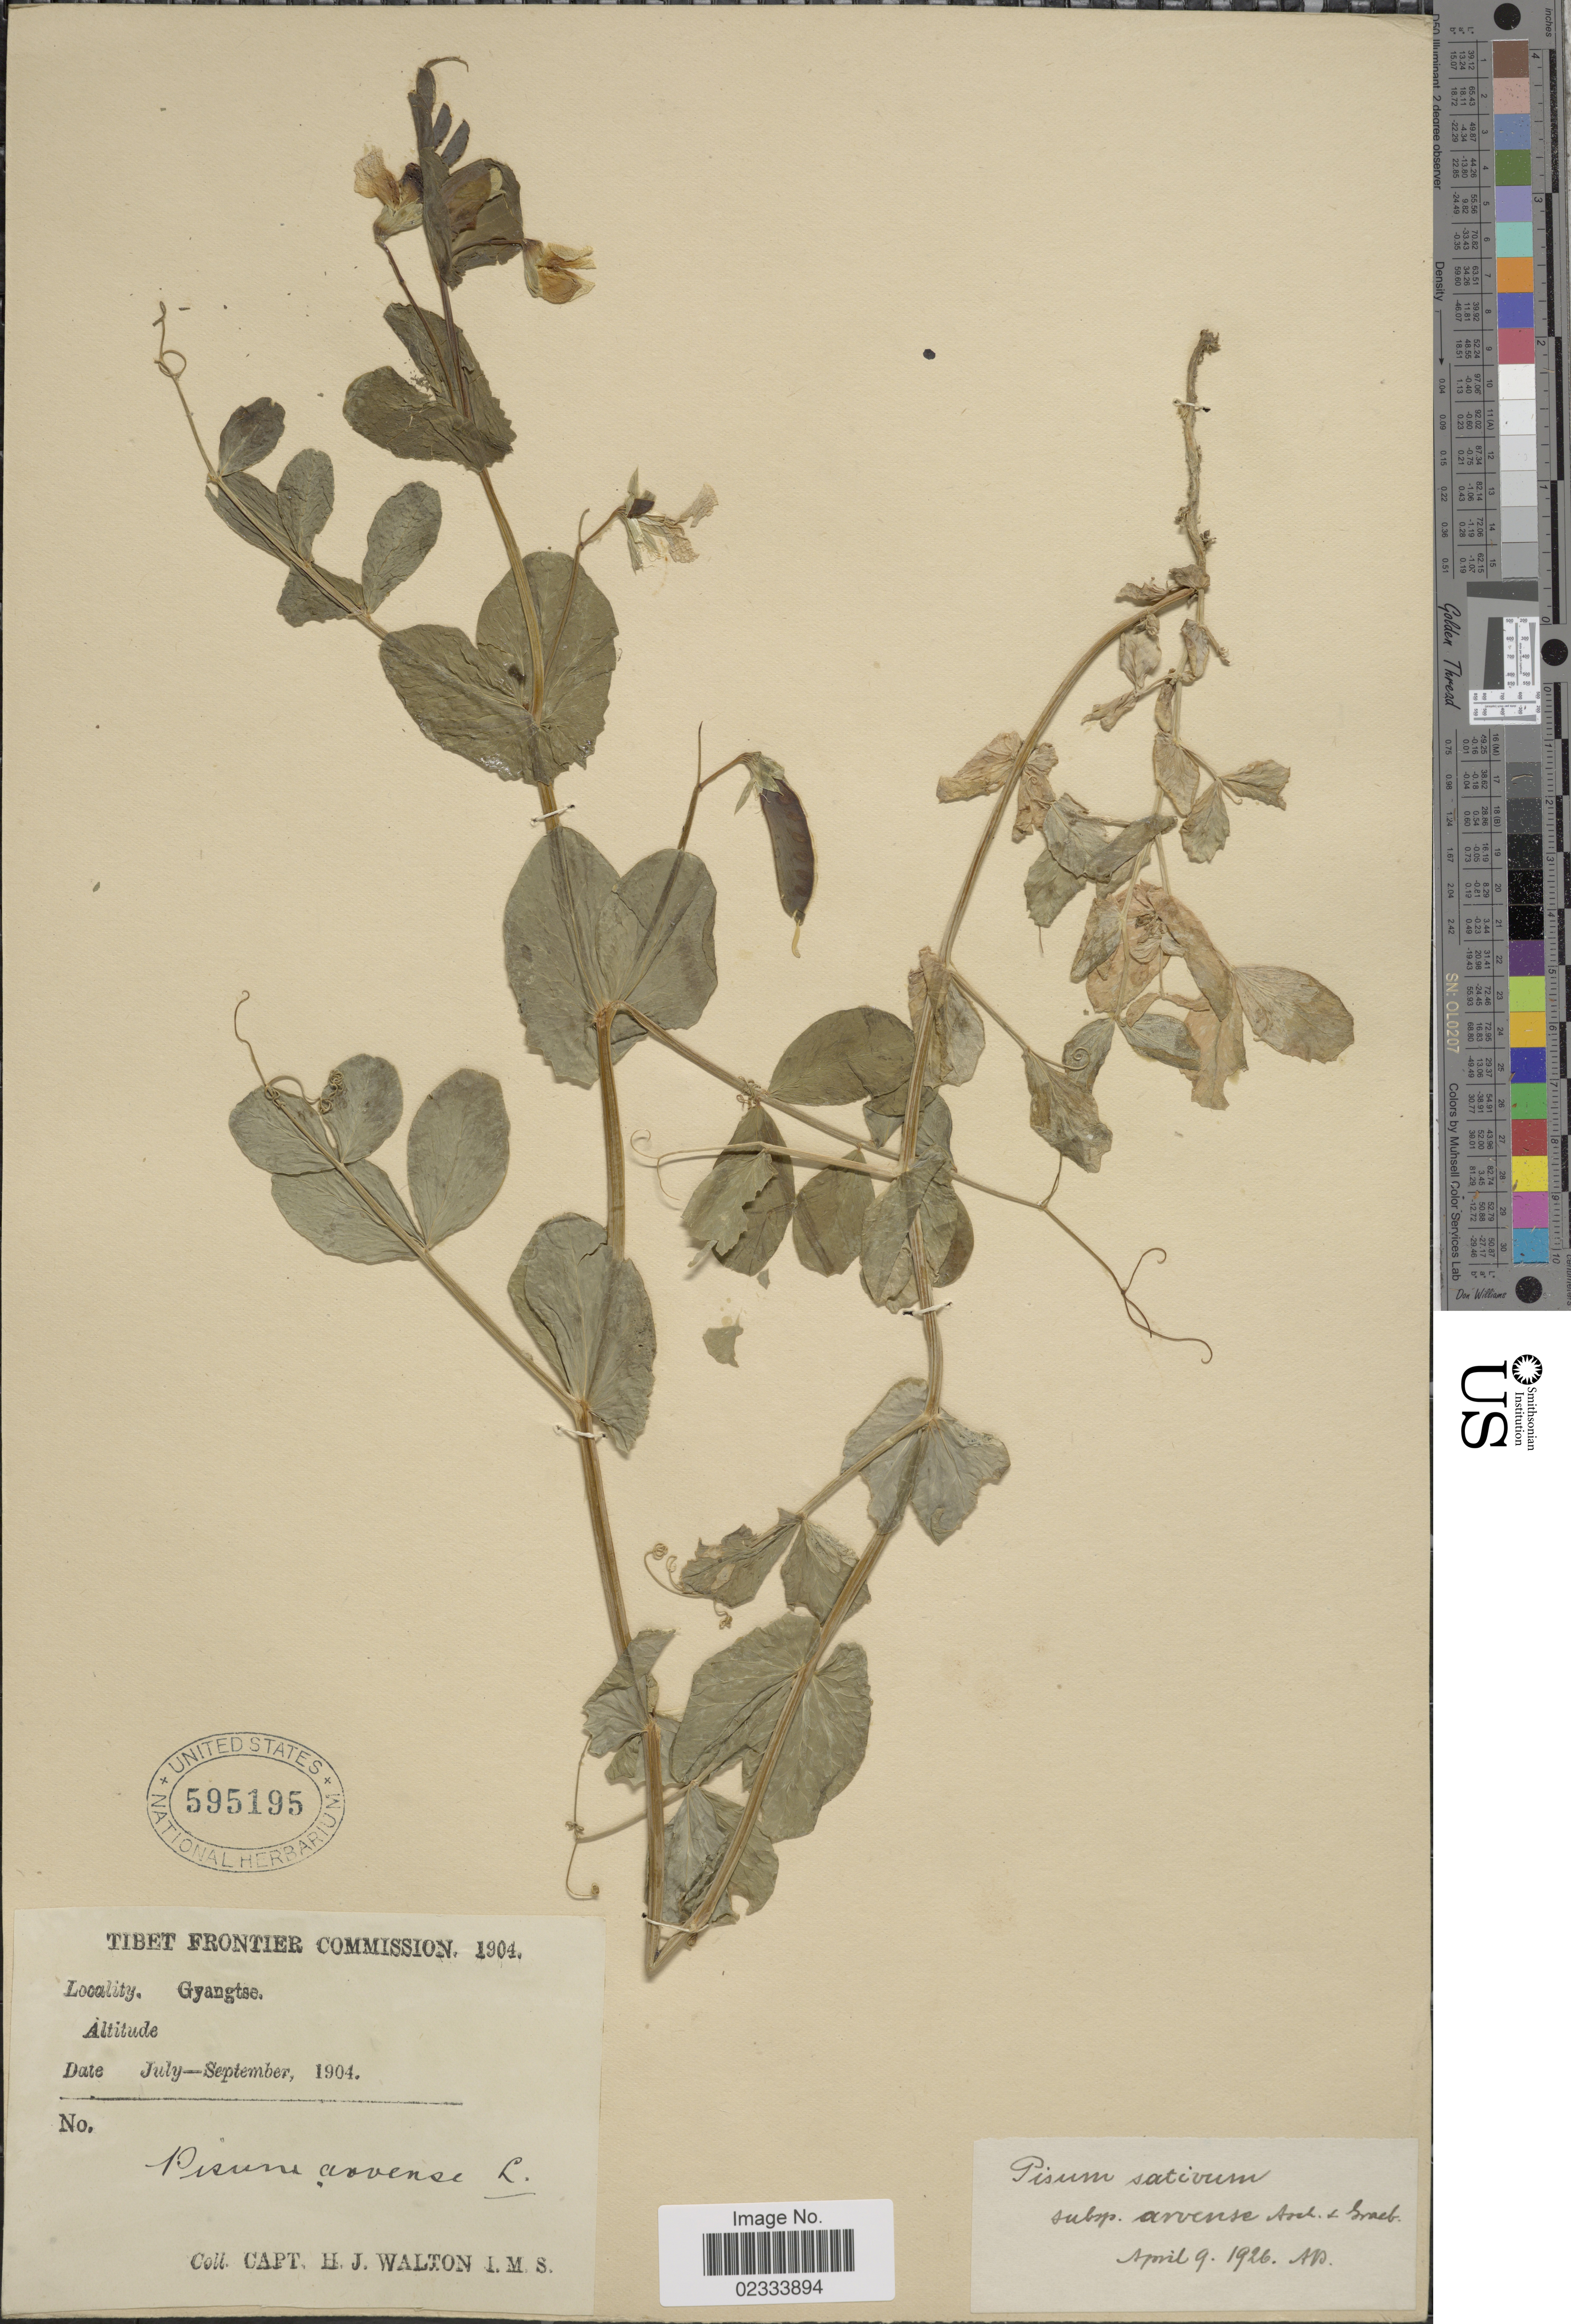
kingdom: Plantae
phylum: Tracheophyta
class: Magnoliopsida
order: Fabales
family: Fabaceae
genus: Pisum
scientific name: Pisum sativum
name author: L.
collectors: H. Walton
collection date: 1904-07/1904-09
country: China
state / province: Xizang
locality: Gyangtse, Tibet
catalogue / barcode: US 595195